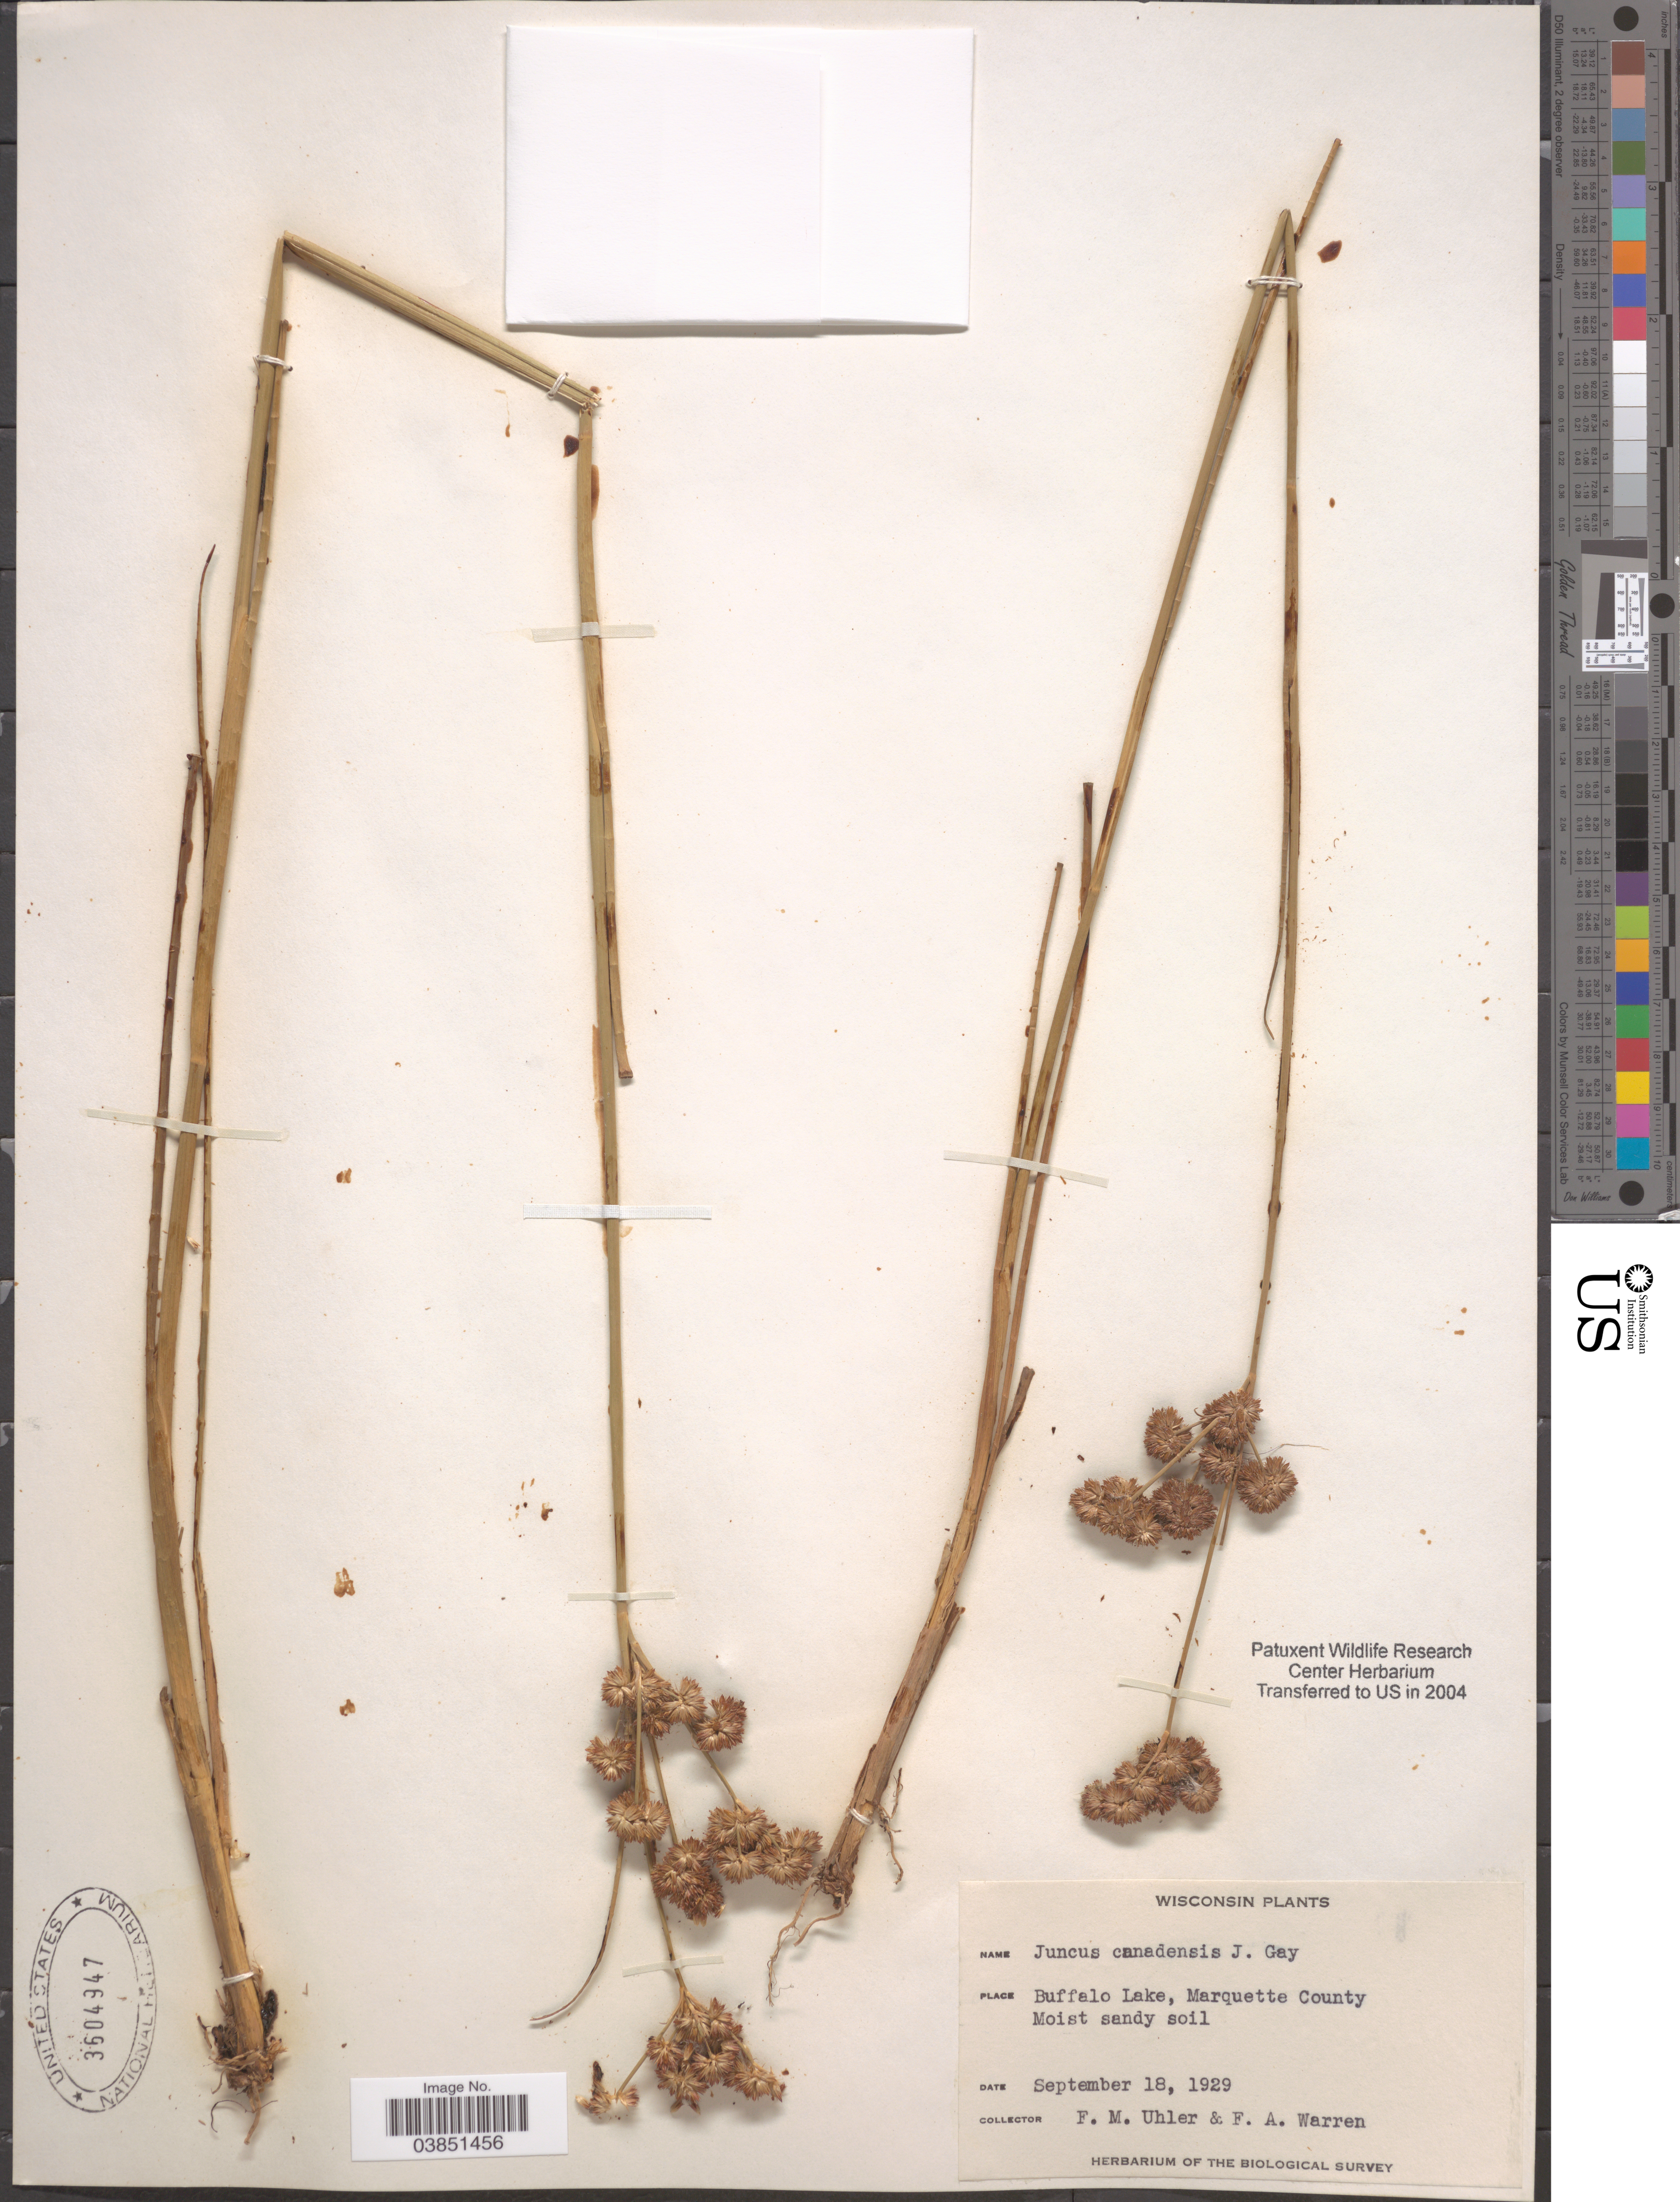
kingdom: Plantae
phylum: Tracheophyta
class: Liliopsida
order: Poales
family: Juncaceae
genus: Juncus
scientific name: Juncus canadensis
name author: J. Gay ex Laharpe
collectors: F. M. Uhler & F. Warren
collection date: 1929-09-18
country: United States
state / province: Wisconsin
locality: Buffalo Lake, Marquette County.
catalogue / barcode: US 3604947